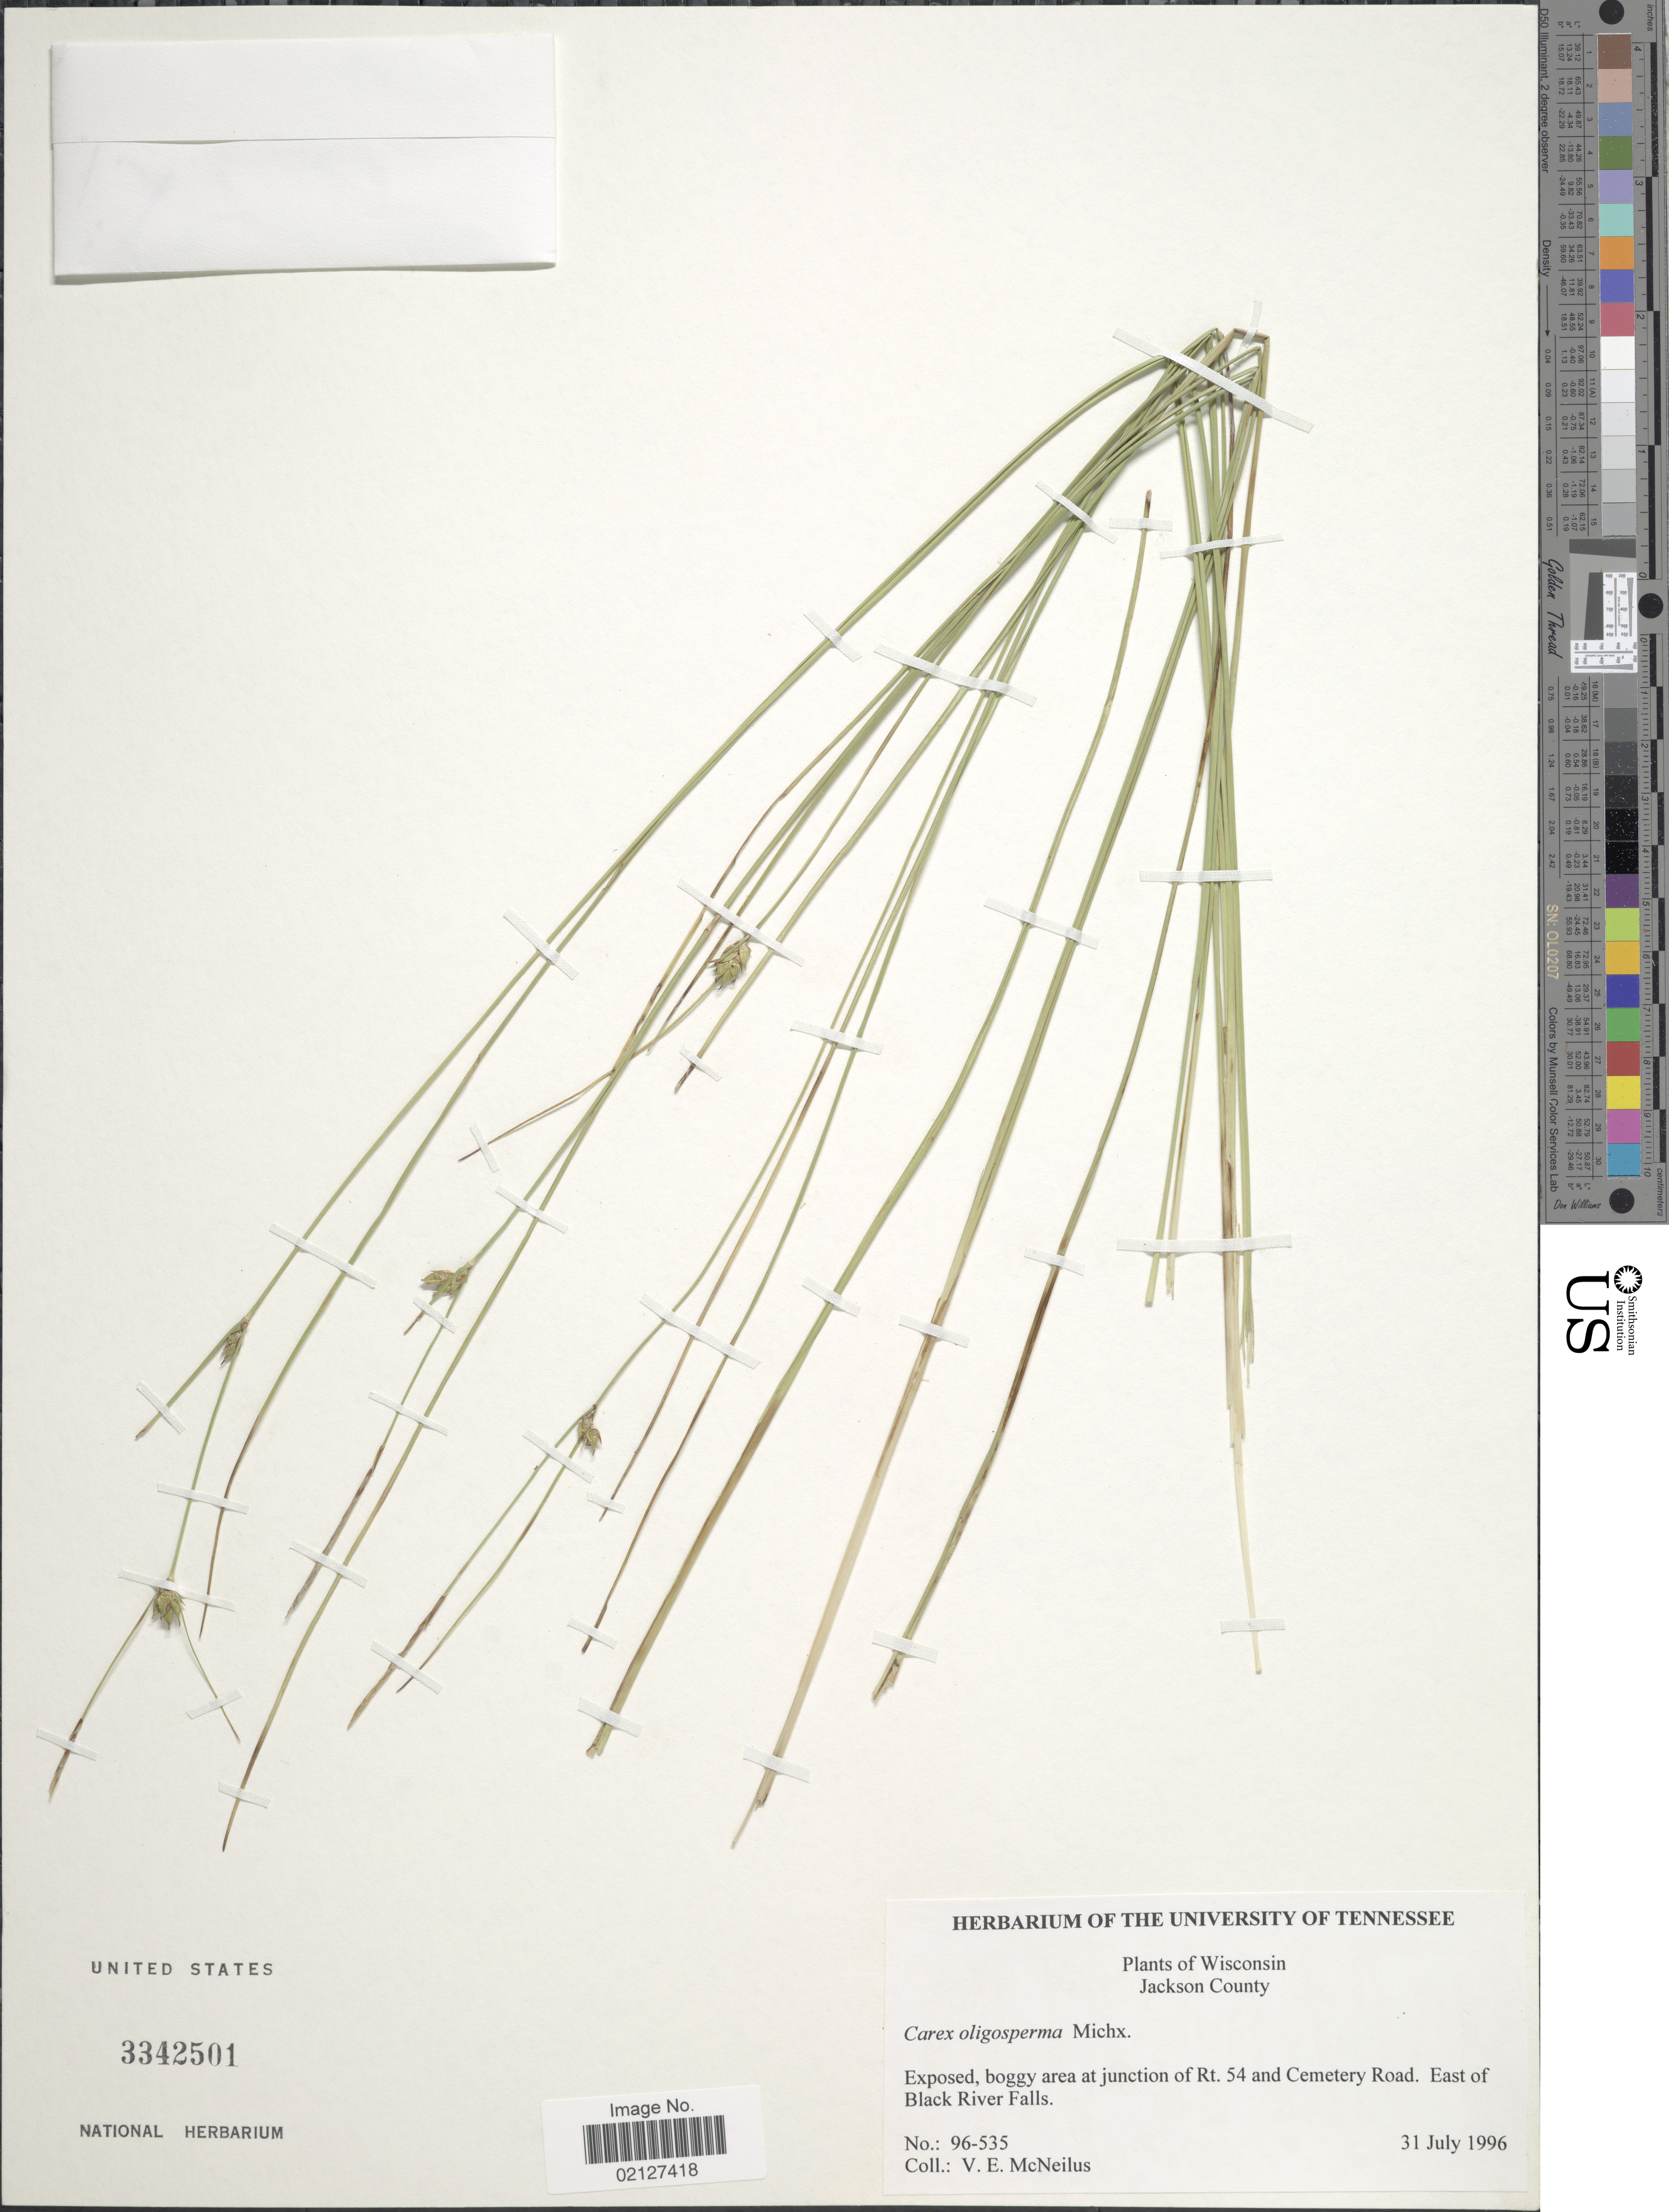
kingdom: Plantae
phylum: Tracheophyta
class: Liliopsida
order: Poales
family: Cyperaceae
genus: Carex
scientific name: Carex oligosperma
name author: Michx.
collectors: V. Mcneilus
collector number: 96-535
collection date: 1996-07-31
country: United States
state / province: Wisconsin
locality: Jackson County, boggy area at junction of Rt. 54 and Cemetery Road, east of Black River Falls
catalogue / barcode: US 3342501